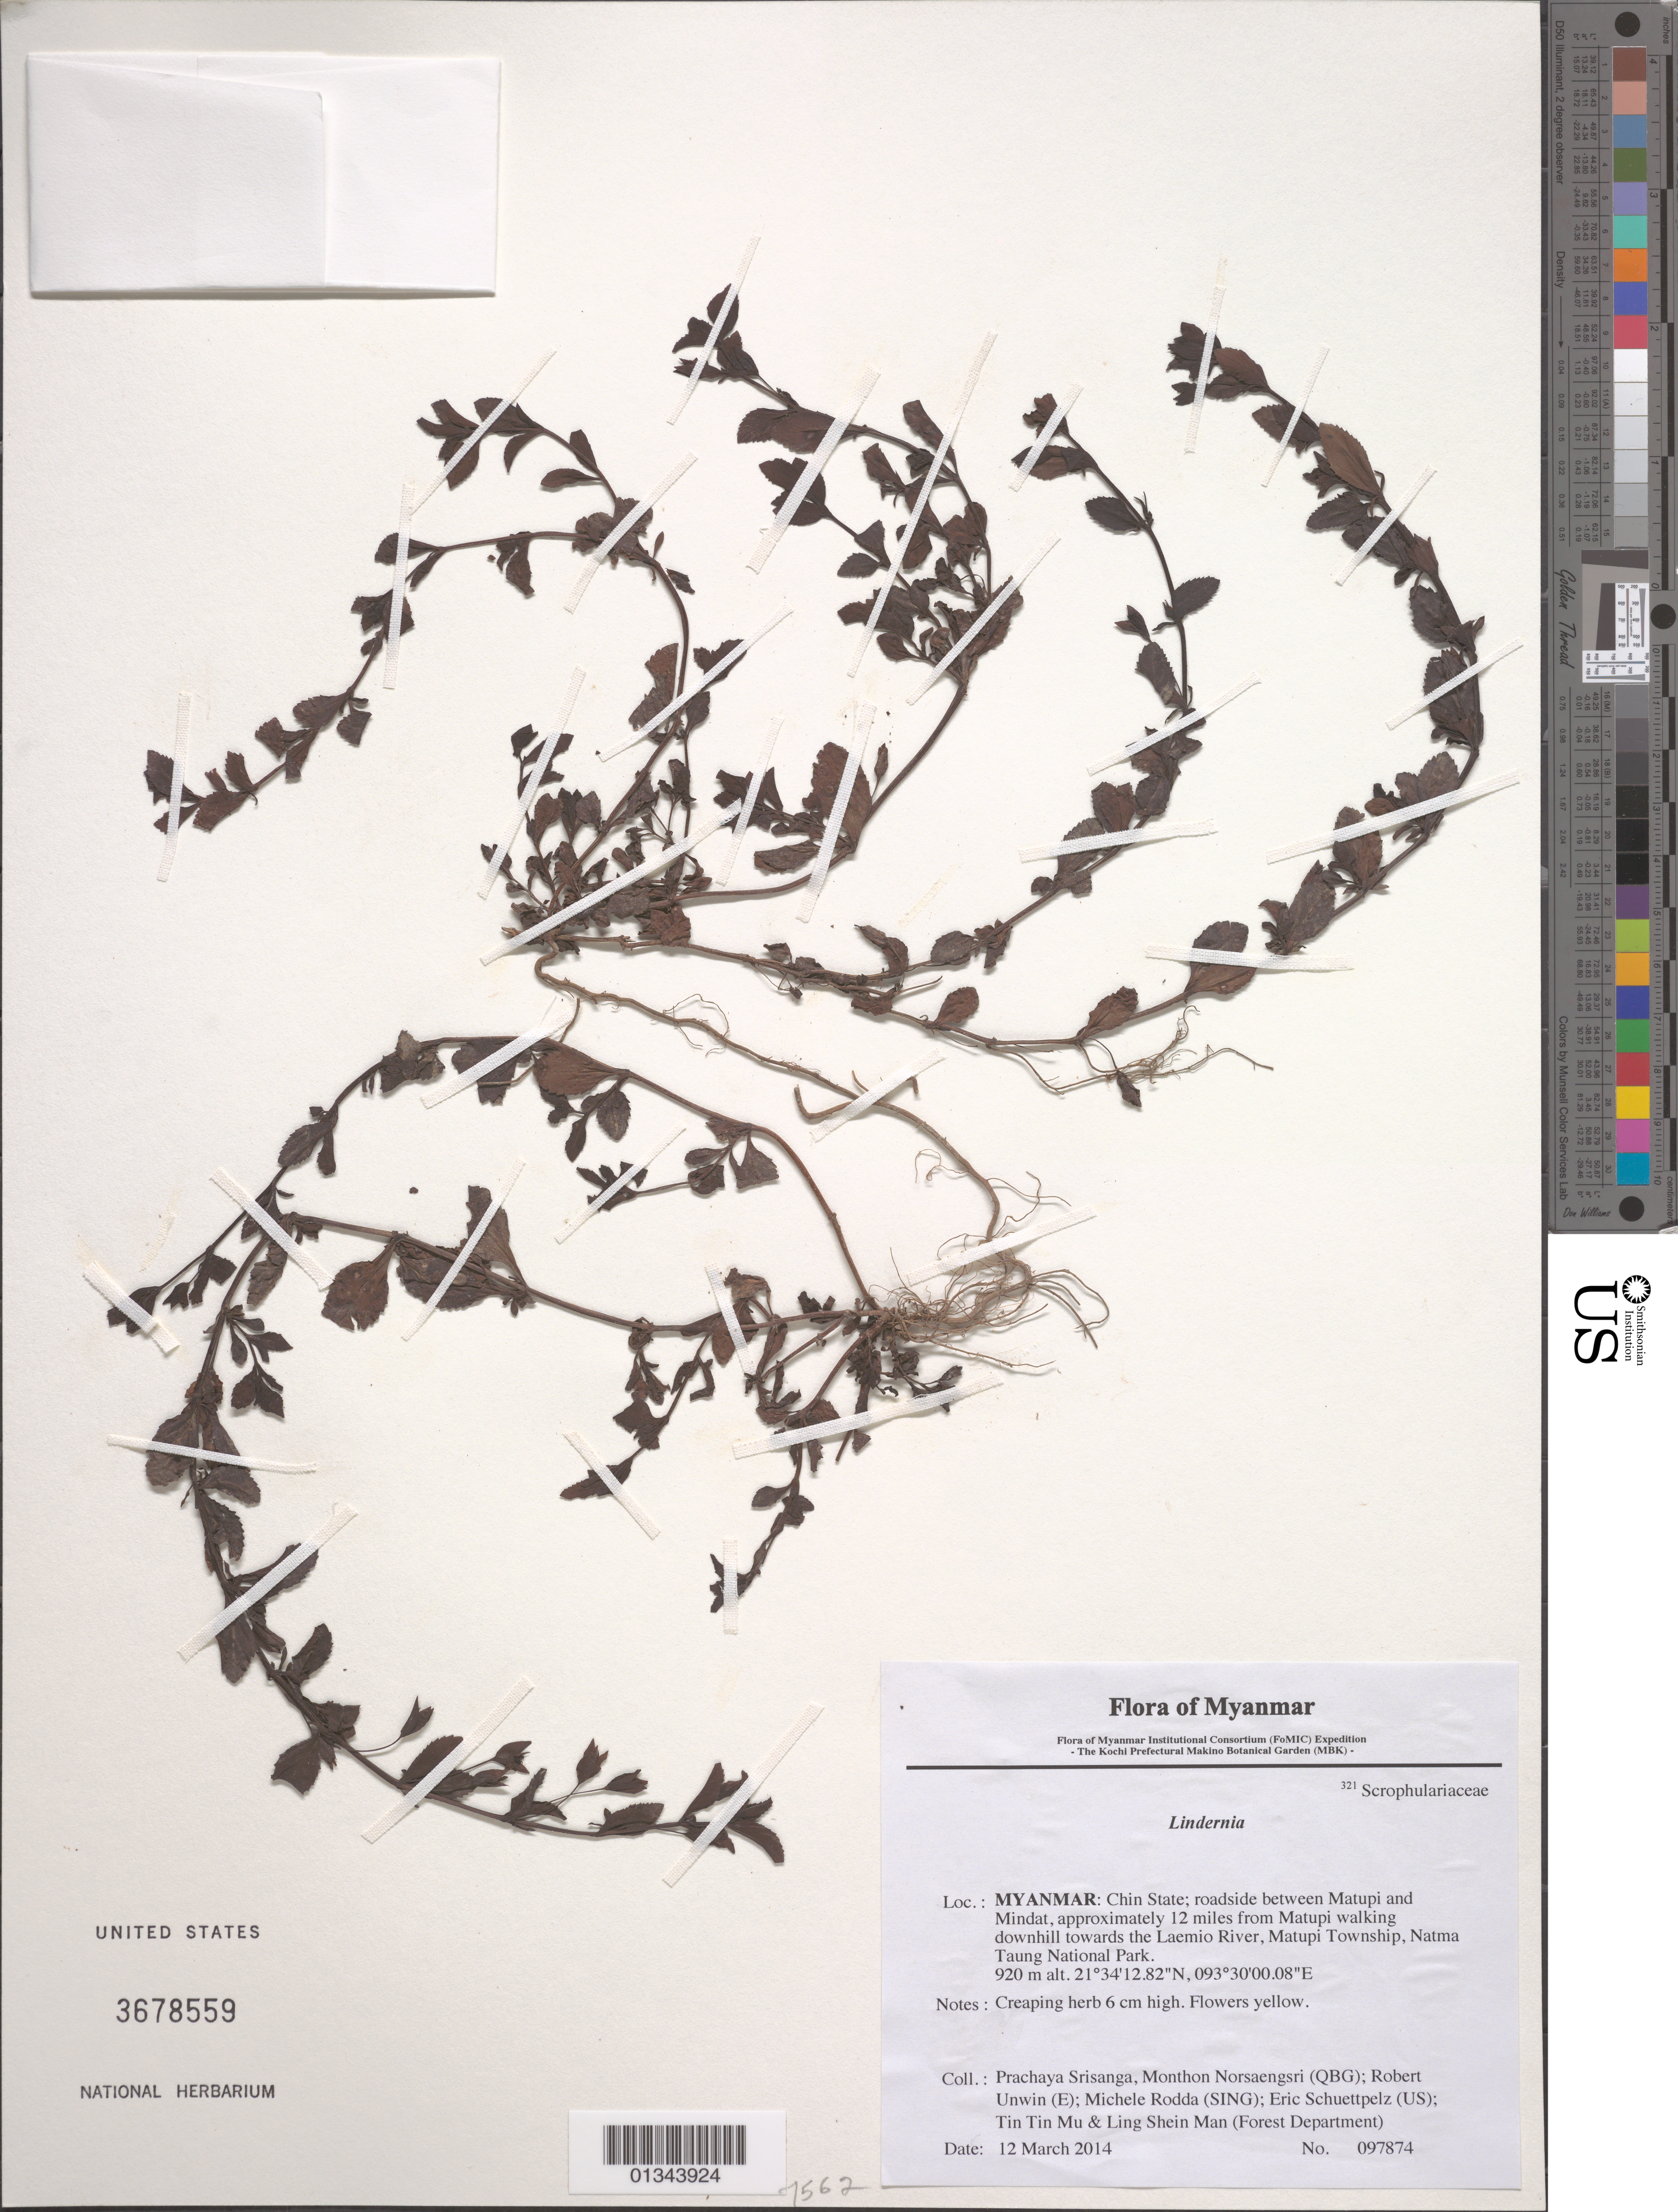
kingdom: Plantae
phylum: Tracheophyta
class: Magnoliopsida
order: Lamiales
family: Linderniaceae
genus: Lindernia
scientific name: Lindernia sp.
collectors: P. Srisanga, M. Norsaengsri, R. Unwin, M. Rodda, E. Schuettpelz, Tin Tin Mu & Ling Shein Man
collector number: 97874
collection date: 2014-03-12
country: Myanmar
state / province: Chin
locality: Roadside between Matupi and Mindat, approximately 12 miles from Matupi walking downhill towards the Laemio River, Matupi Township, Natma Taung National Park.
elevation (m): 920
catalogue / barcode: US 3678559